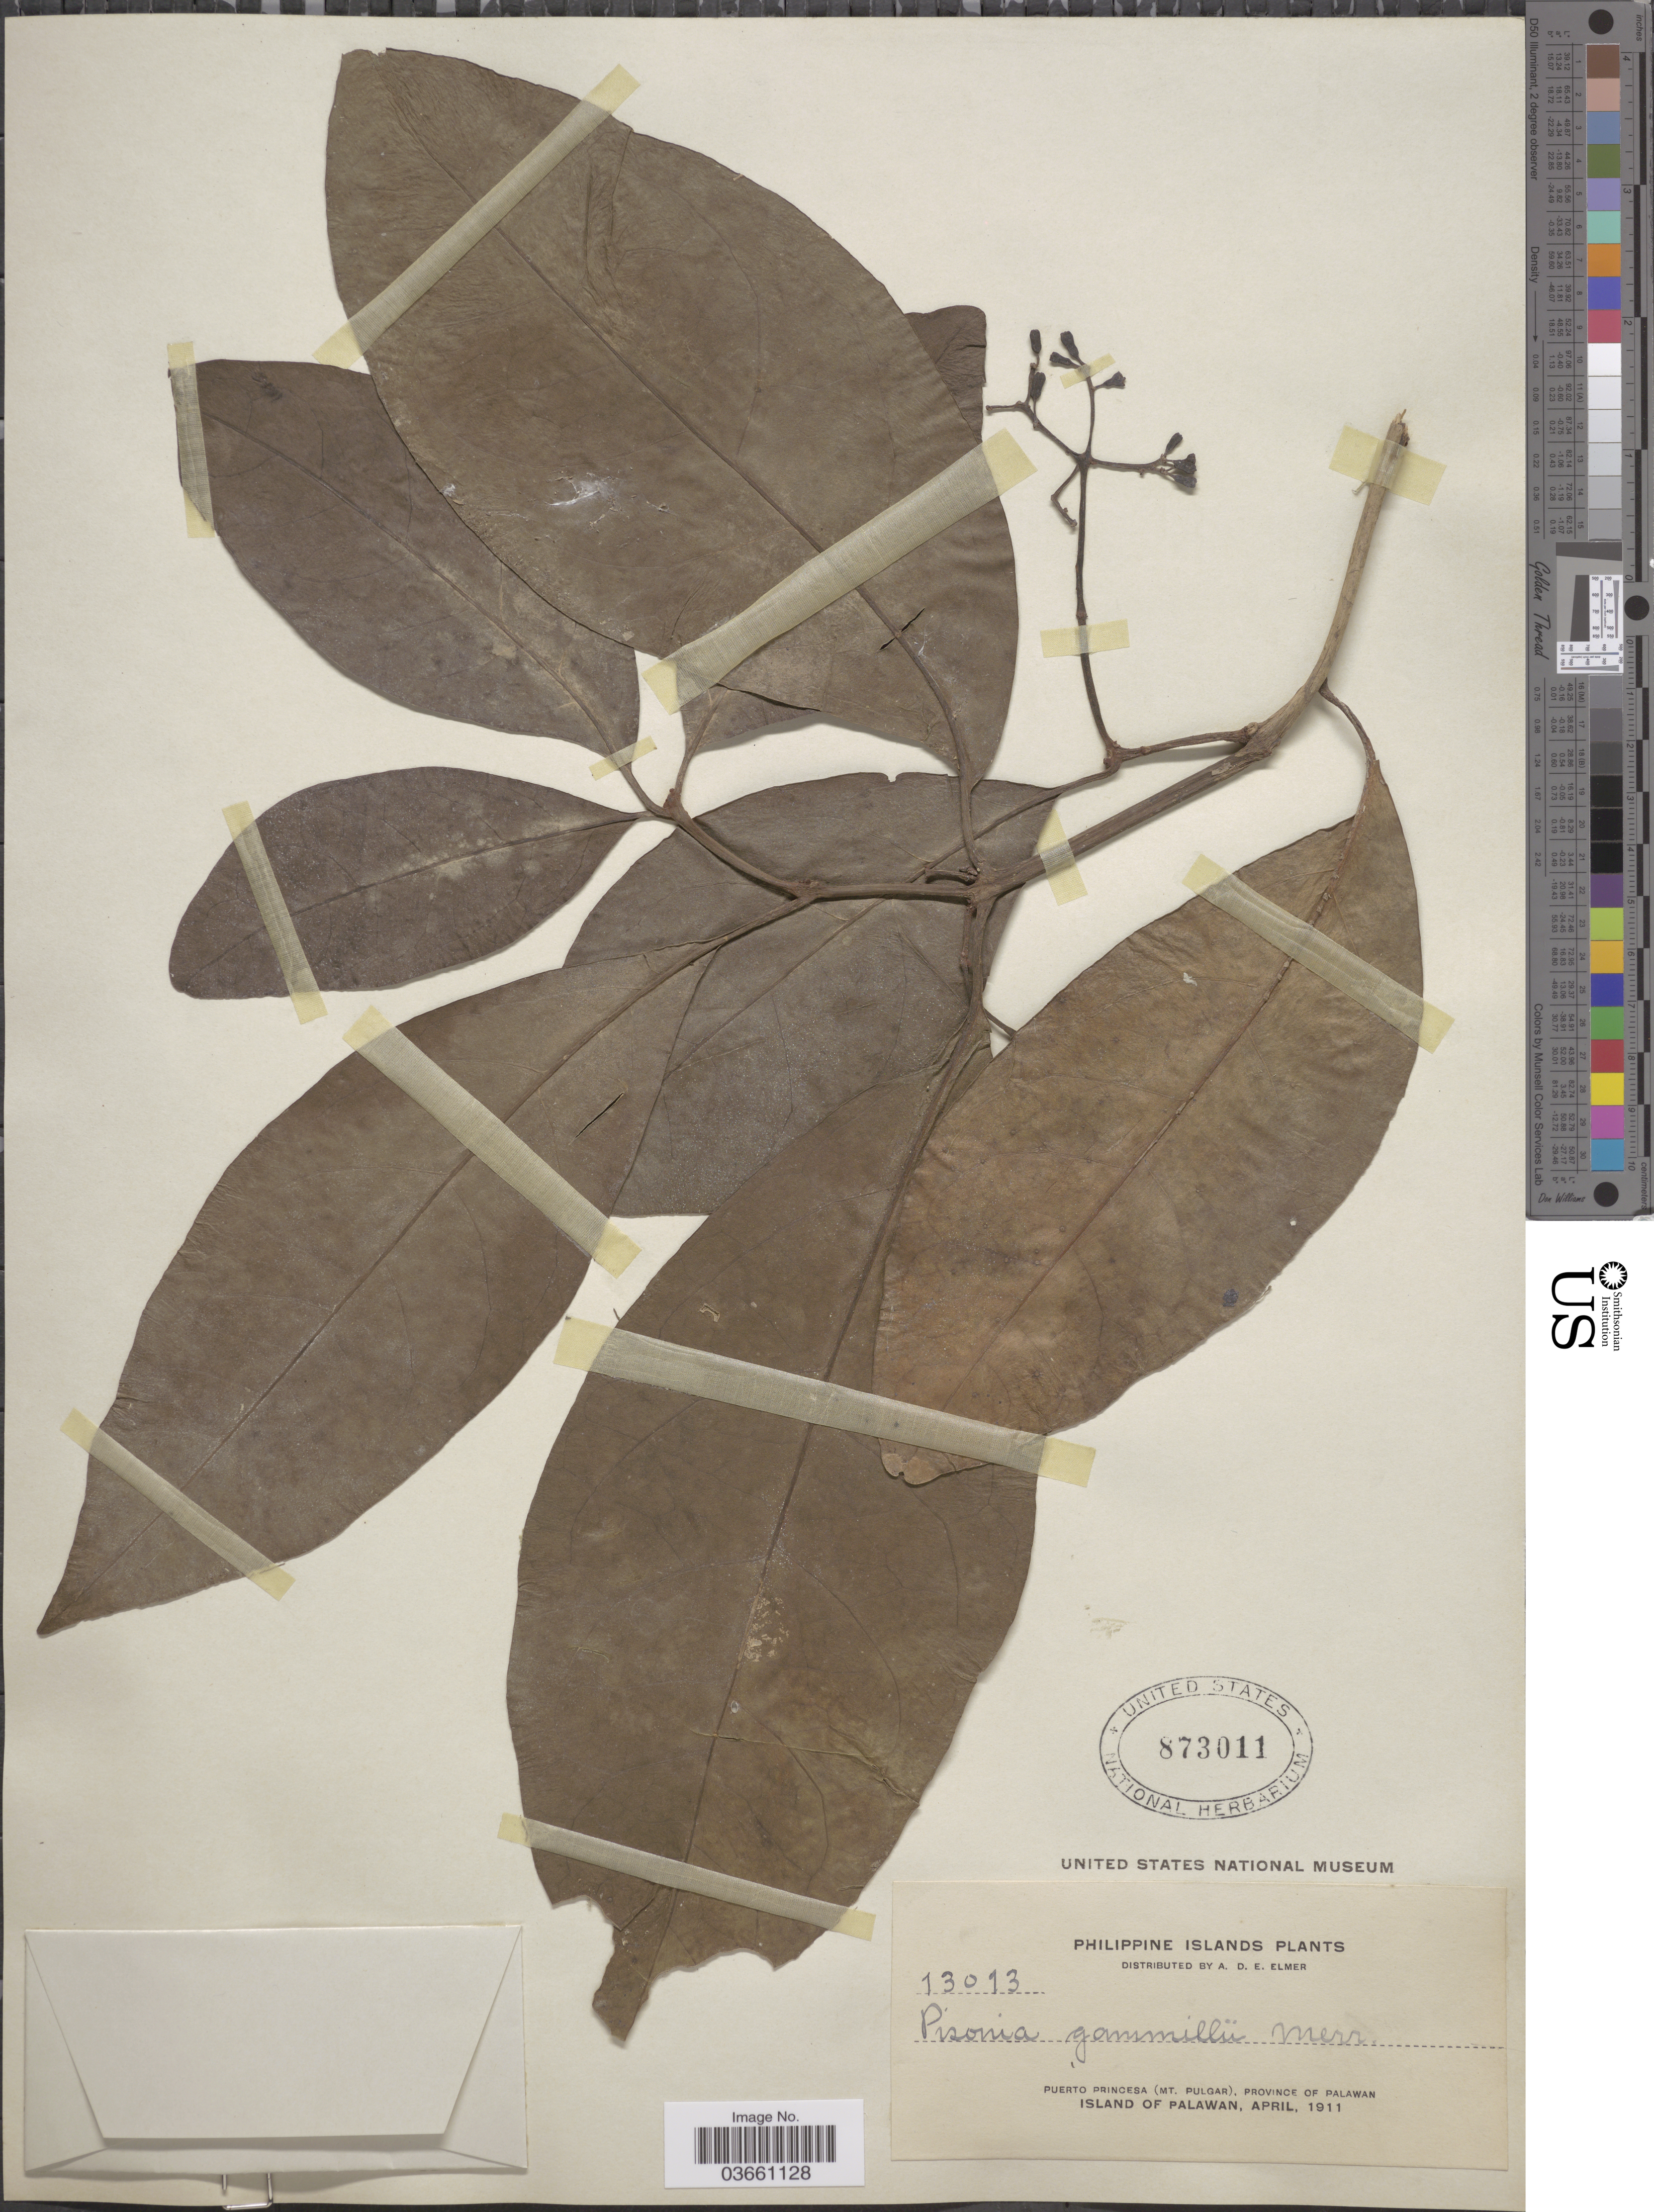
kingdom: Plantae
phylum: Tracheophyta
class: Magnoliopsida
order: Caryophyllales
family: Nyctaginaceae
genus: Pisonia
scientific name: Pisonia umbellifera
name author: (J.R. Forst. & G. Forst.) Seem.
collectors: A. D. E. Elmer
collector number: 13013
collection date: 1911-04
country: Philippines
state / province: Mimaropa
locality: Puerto Princesa (Mt. Pulgar), Province of Palawan. Island of Palawan.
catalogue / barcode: US 873011